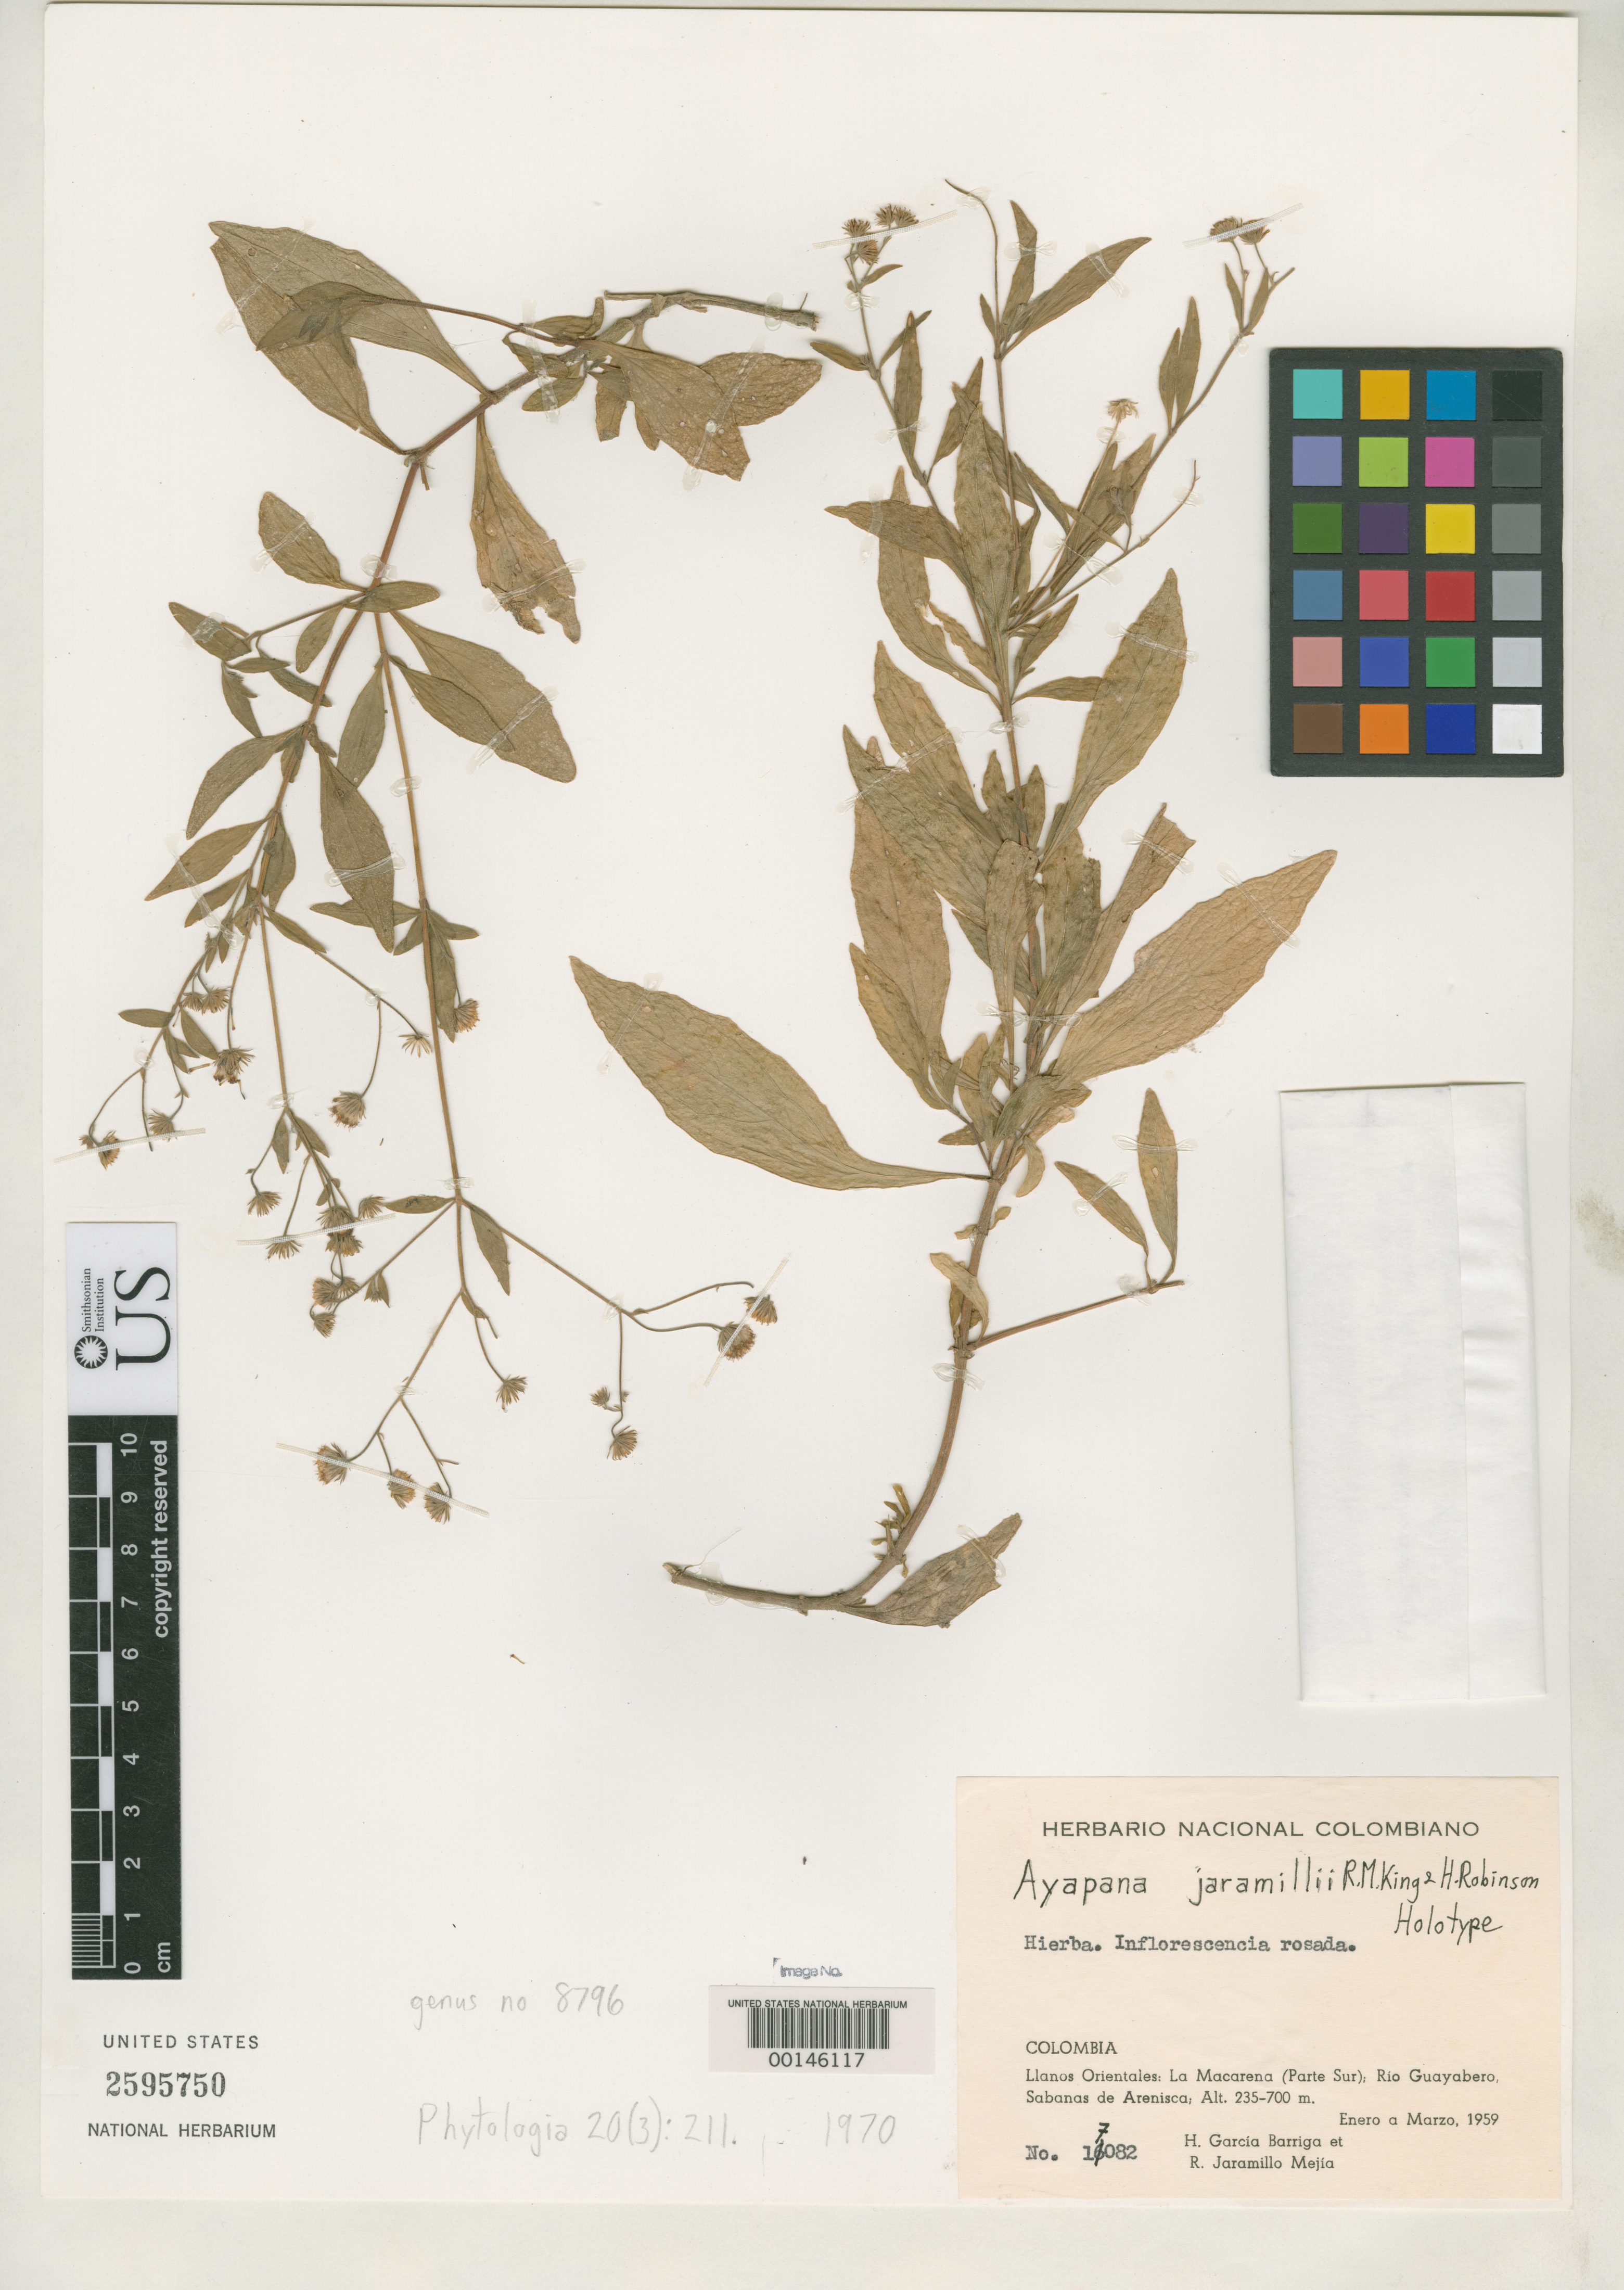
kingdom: Plantae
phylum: Tracheophyta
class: Magnoliopsida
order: Asterales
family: Asteraceae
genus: Ayapana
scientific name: Ayapana jaramillii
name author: R.M. King & H. Rob.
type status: Holotype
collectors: H. García Barriga & R. Jaramillo M.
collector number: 17082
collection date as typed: Jan 1959 to -- Mar 1959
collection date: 1959-01/1959-03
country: Colombia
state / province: Meta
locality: La Macarena (parte sur), Rio Guayabero, Sabanas de Arenisca.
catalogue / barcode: US 2595750